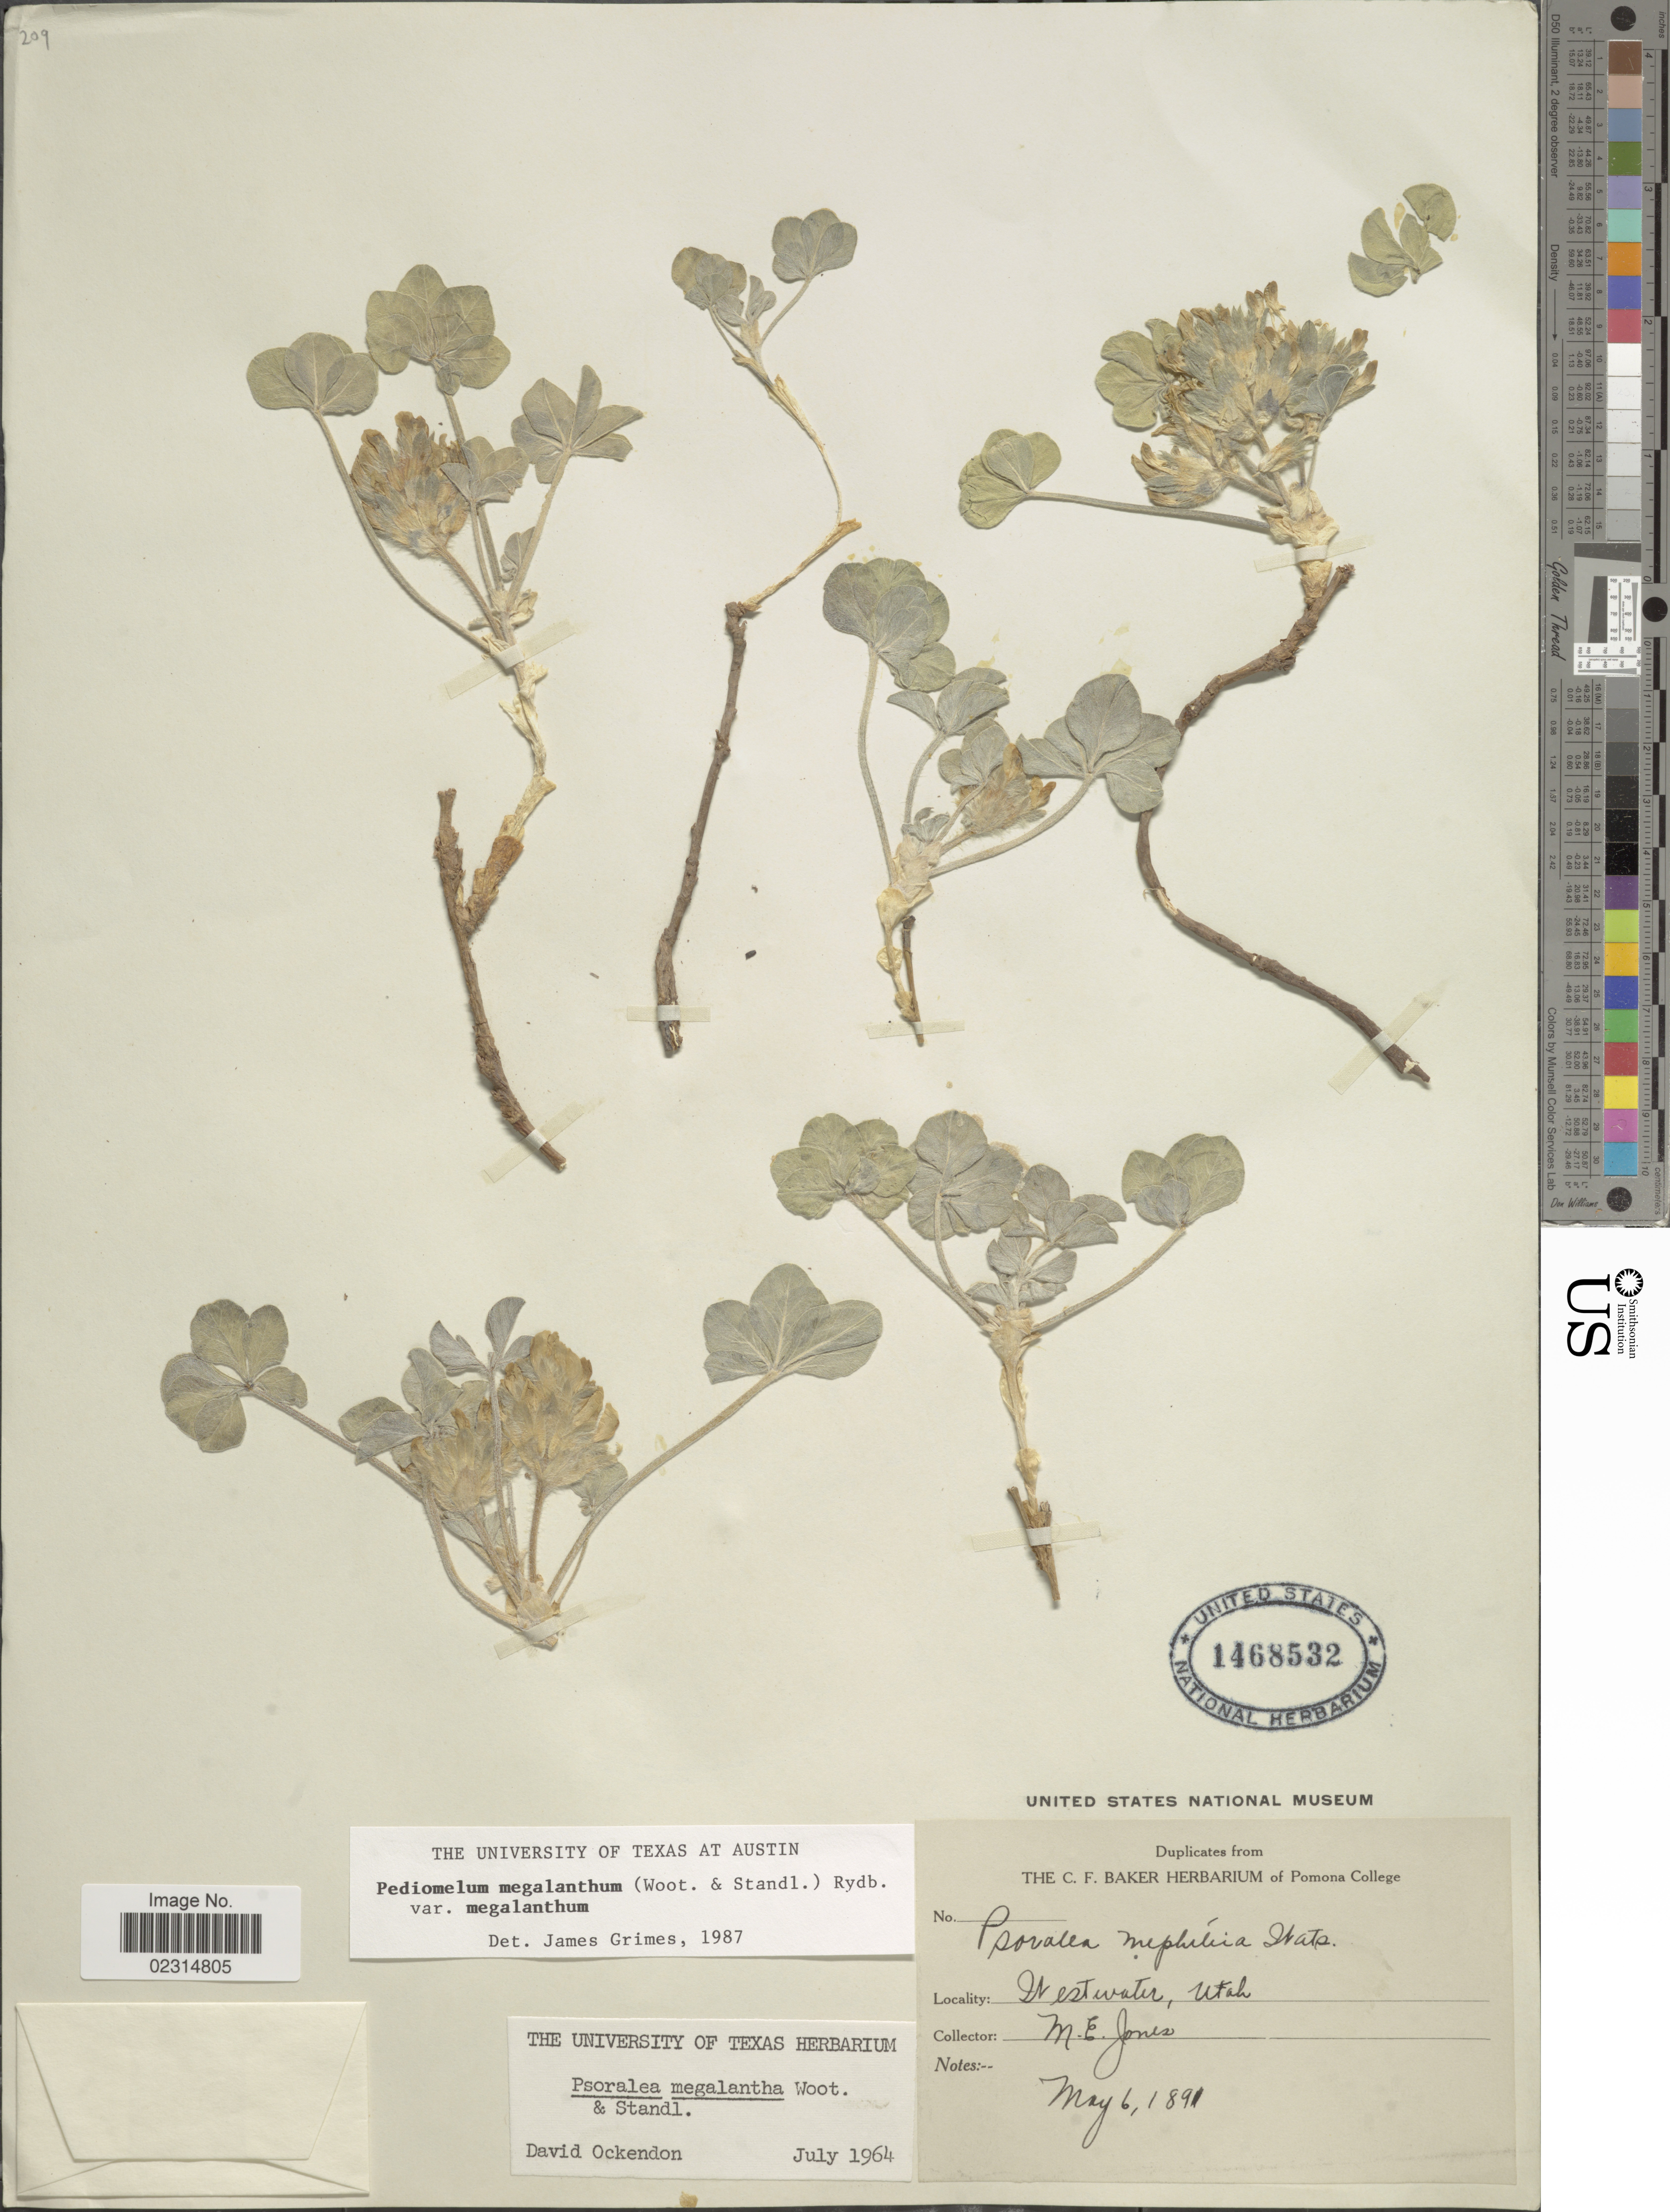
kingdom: Plantae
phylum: Tracheophyta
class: Magnoliopsida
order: Fabales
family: Fabaceae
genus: Pediomelum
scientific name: Pediomelum megalanthum var. megalanthum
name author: (Wooton & Standl.) Rydb.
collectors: M. E. Jones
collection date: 1891-05-06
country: United States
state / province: Utah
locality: Westwater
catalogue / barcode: US 1468532